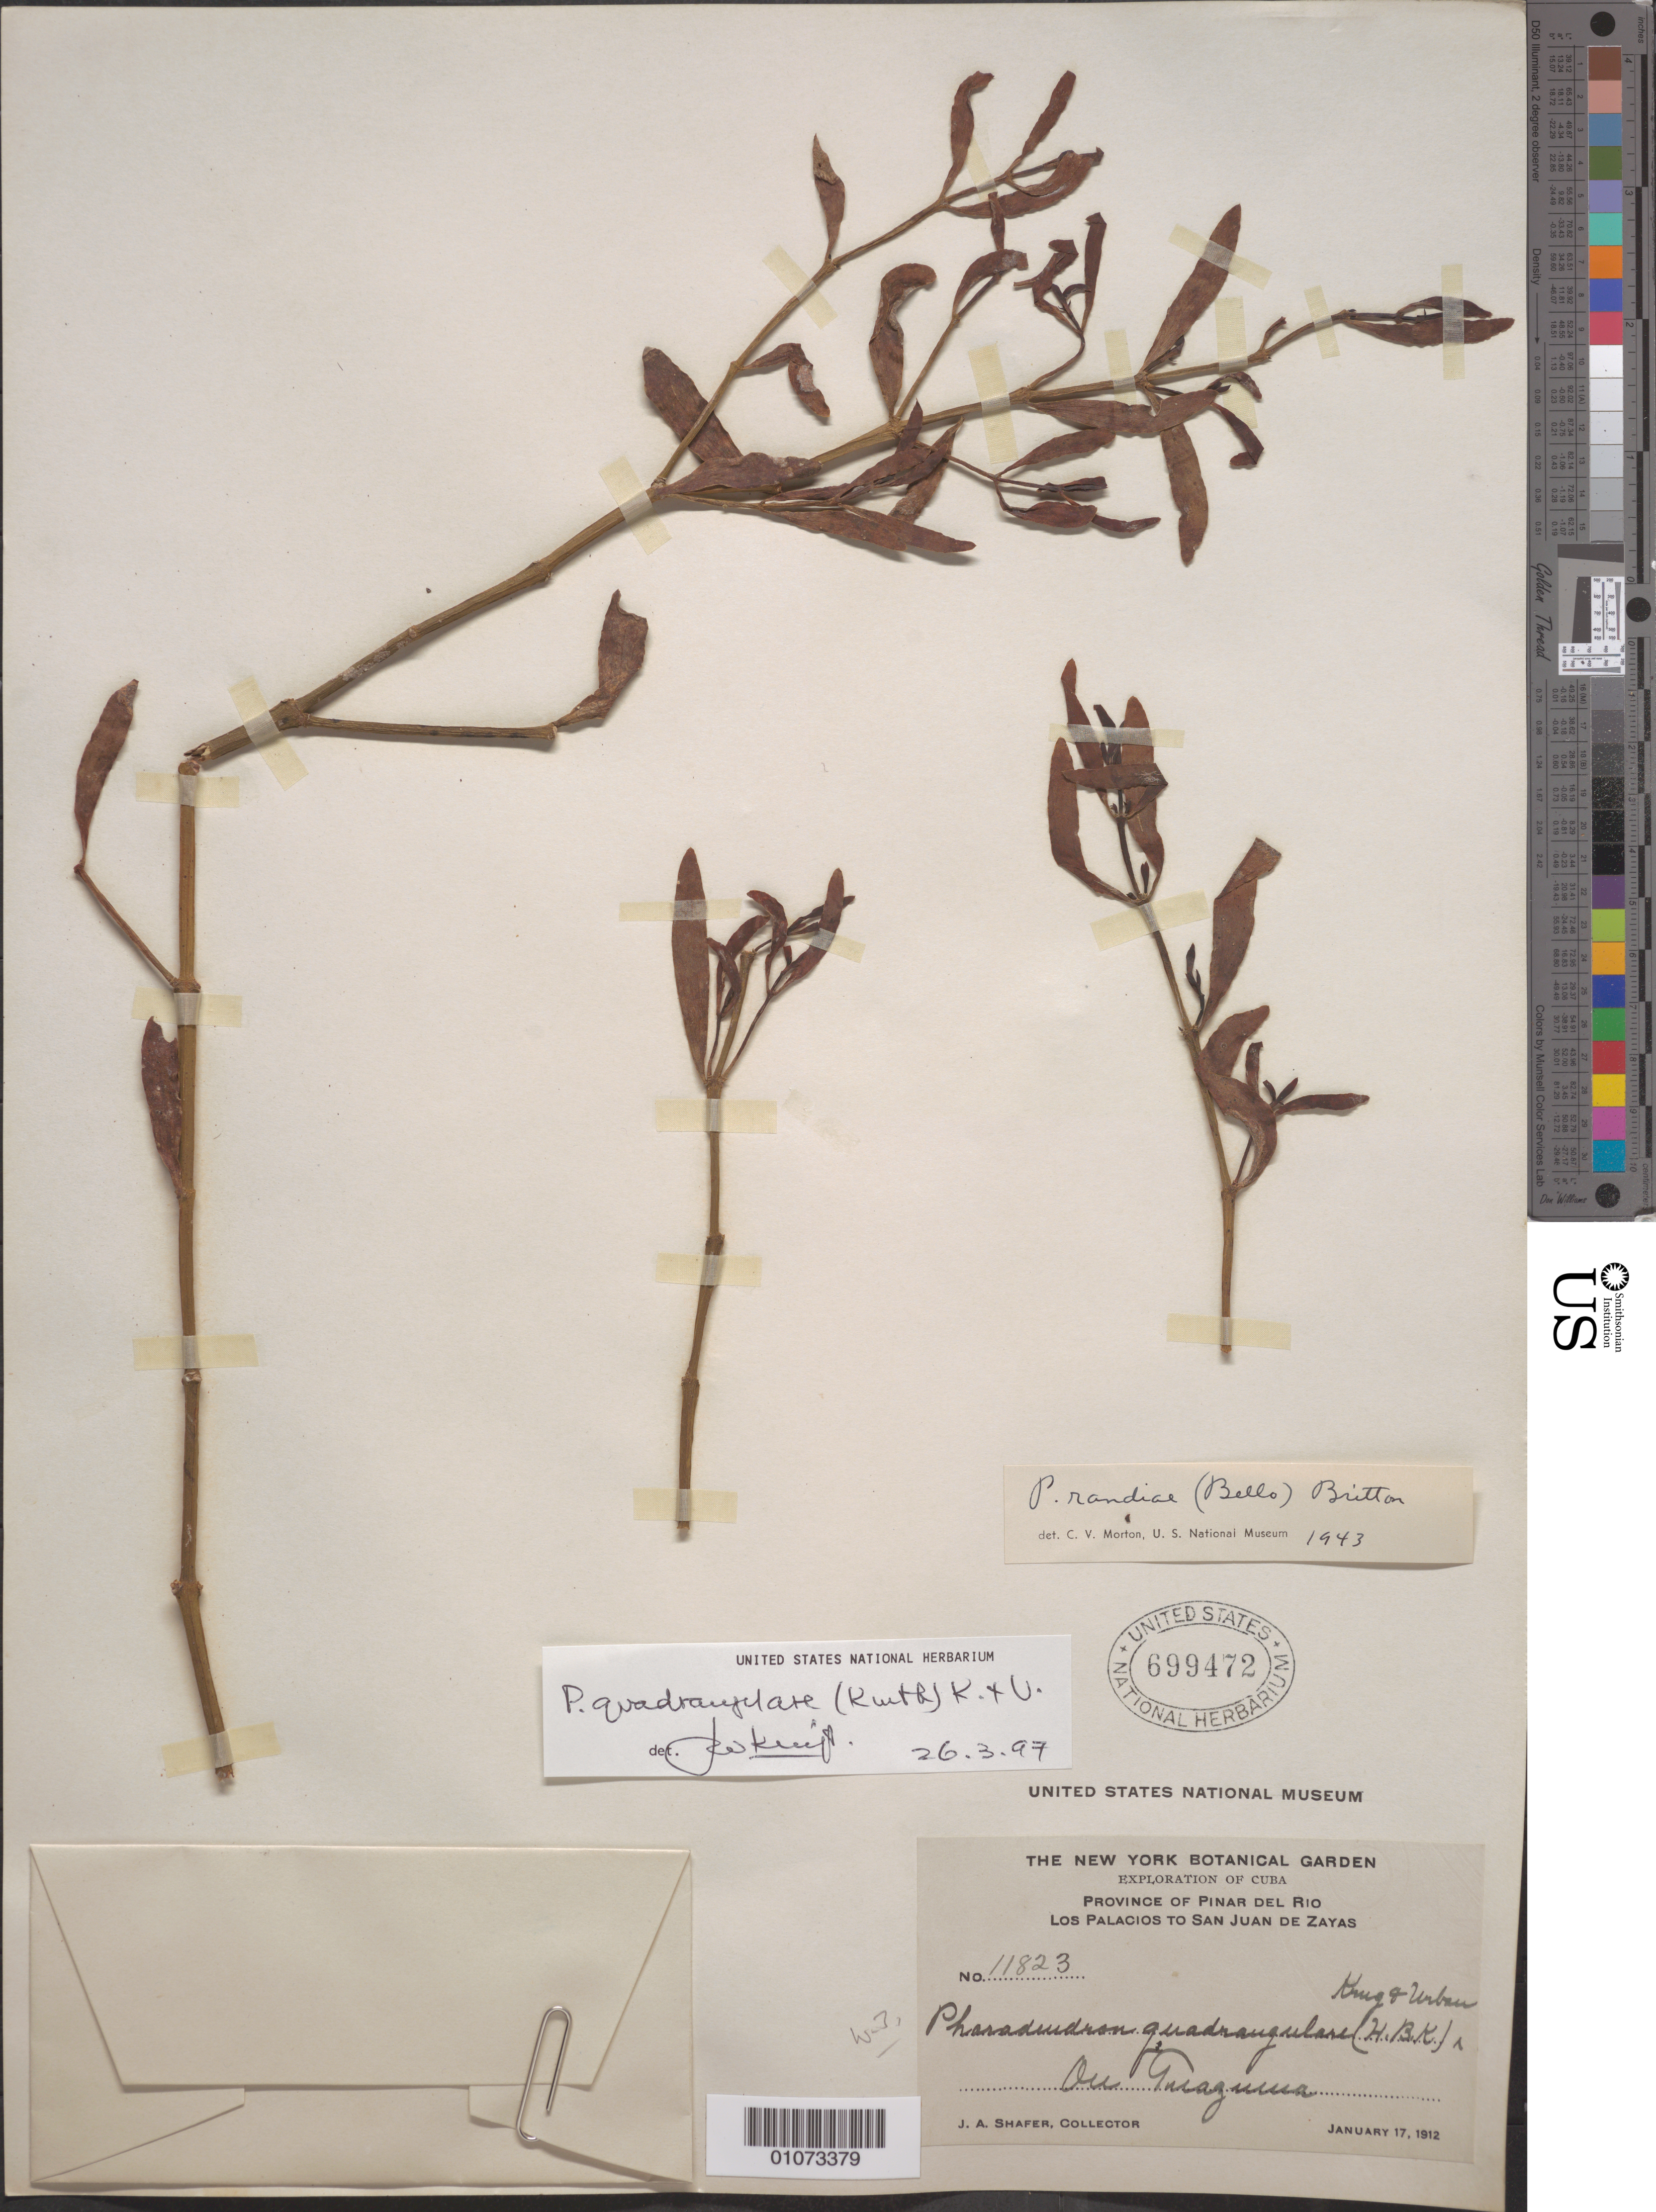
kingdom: Plantae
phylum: Tracheophyta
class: Magnoliopsida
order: Santalales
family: Viscaceae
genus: Phoradendron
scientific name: Phoradendron quadrangulare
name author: (Kunth) Griseb.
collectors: J. A. Shafer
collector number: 11823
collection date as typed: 17 Jan 1912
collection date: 1912-01-17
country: Cuba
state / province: Pinar del Rio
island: Cuba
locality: Los Palacios to San Juan de Zayas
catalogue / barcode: US 699472